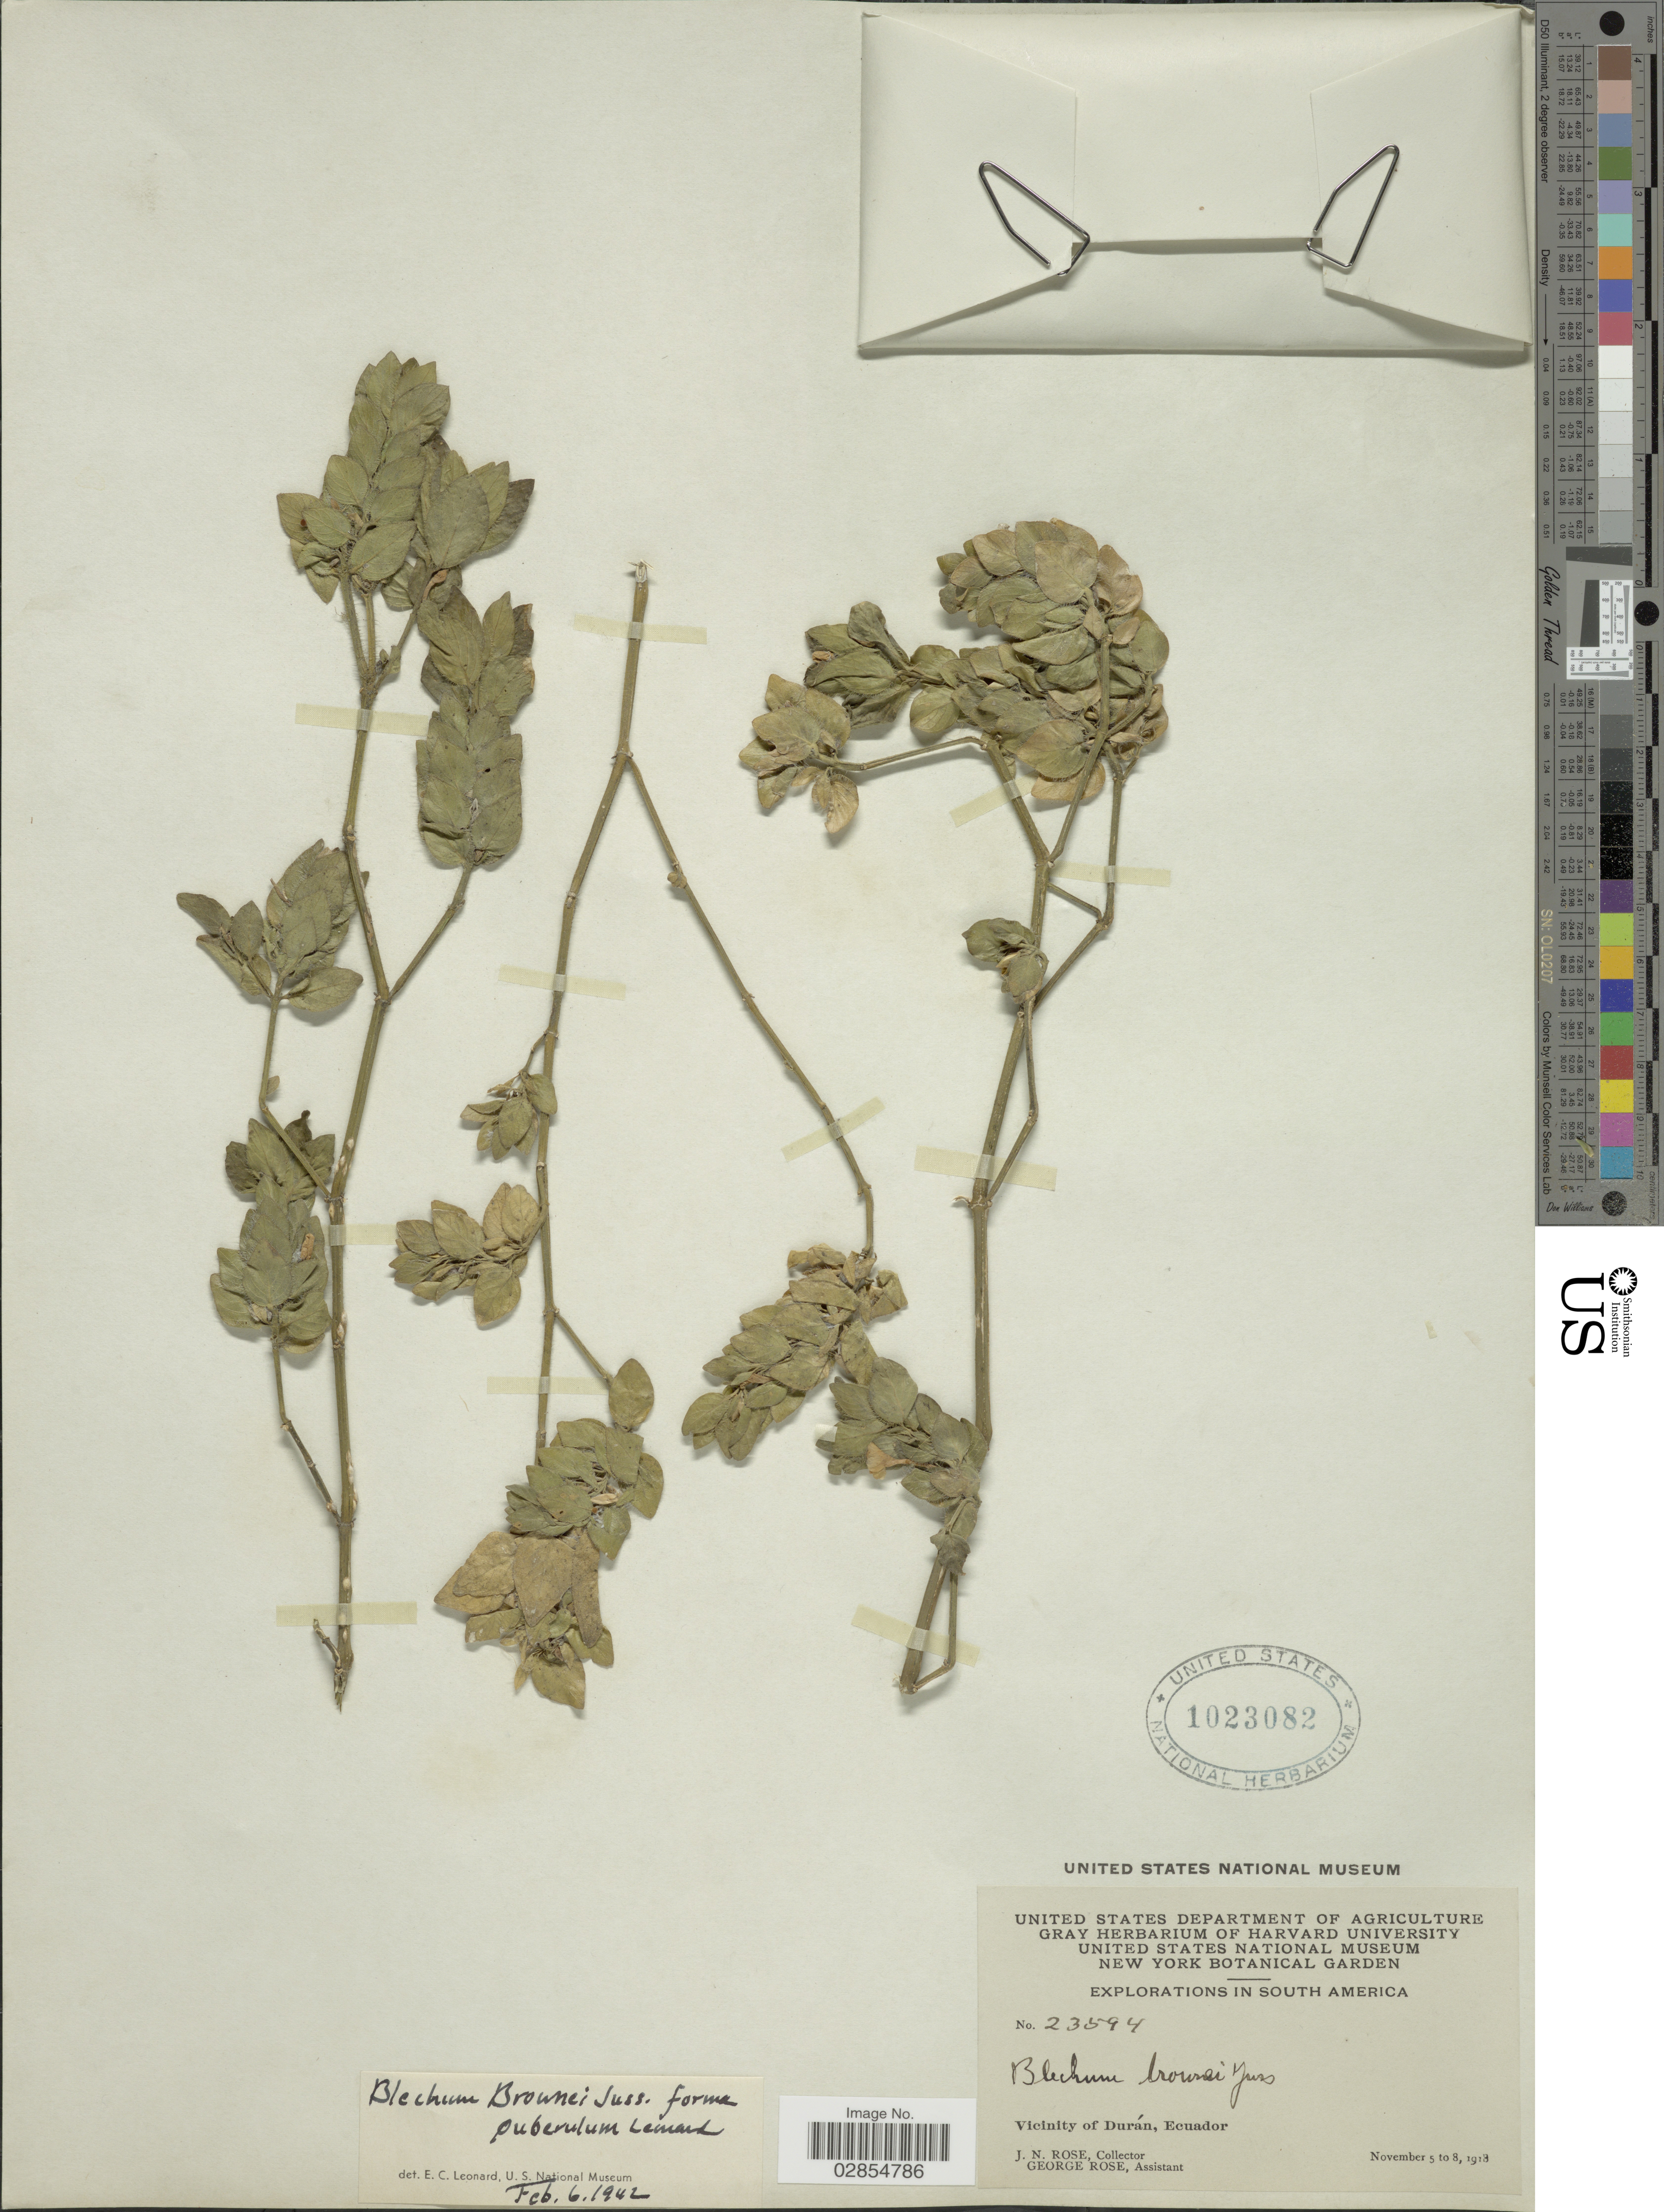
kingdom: Plantae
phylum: Tracheophyta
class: Magnoliopsida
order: Lamiales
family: Acanthaceae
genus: Blechum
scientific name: Blechum brownei f. puberulum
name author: Leonard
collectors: J. N. Rose & G. Rose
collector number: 23594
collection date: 1918-11-05/1918-11-08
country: Ecuador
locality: Vicinity of Durán.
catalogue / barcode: US 1023082